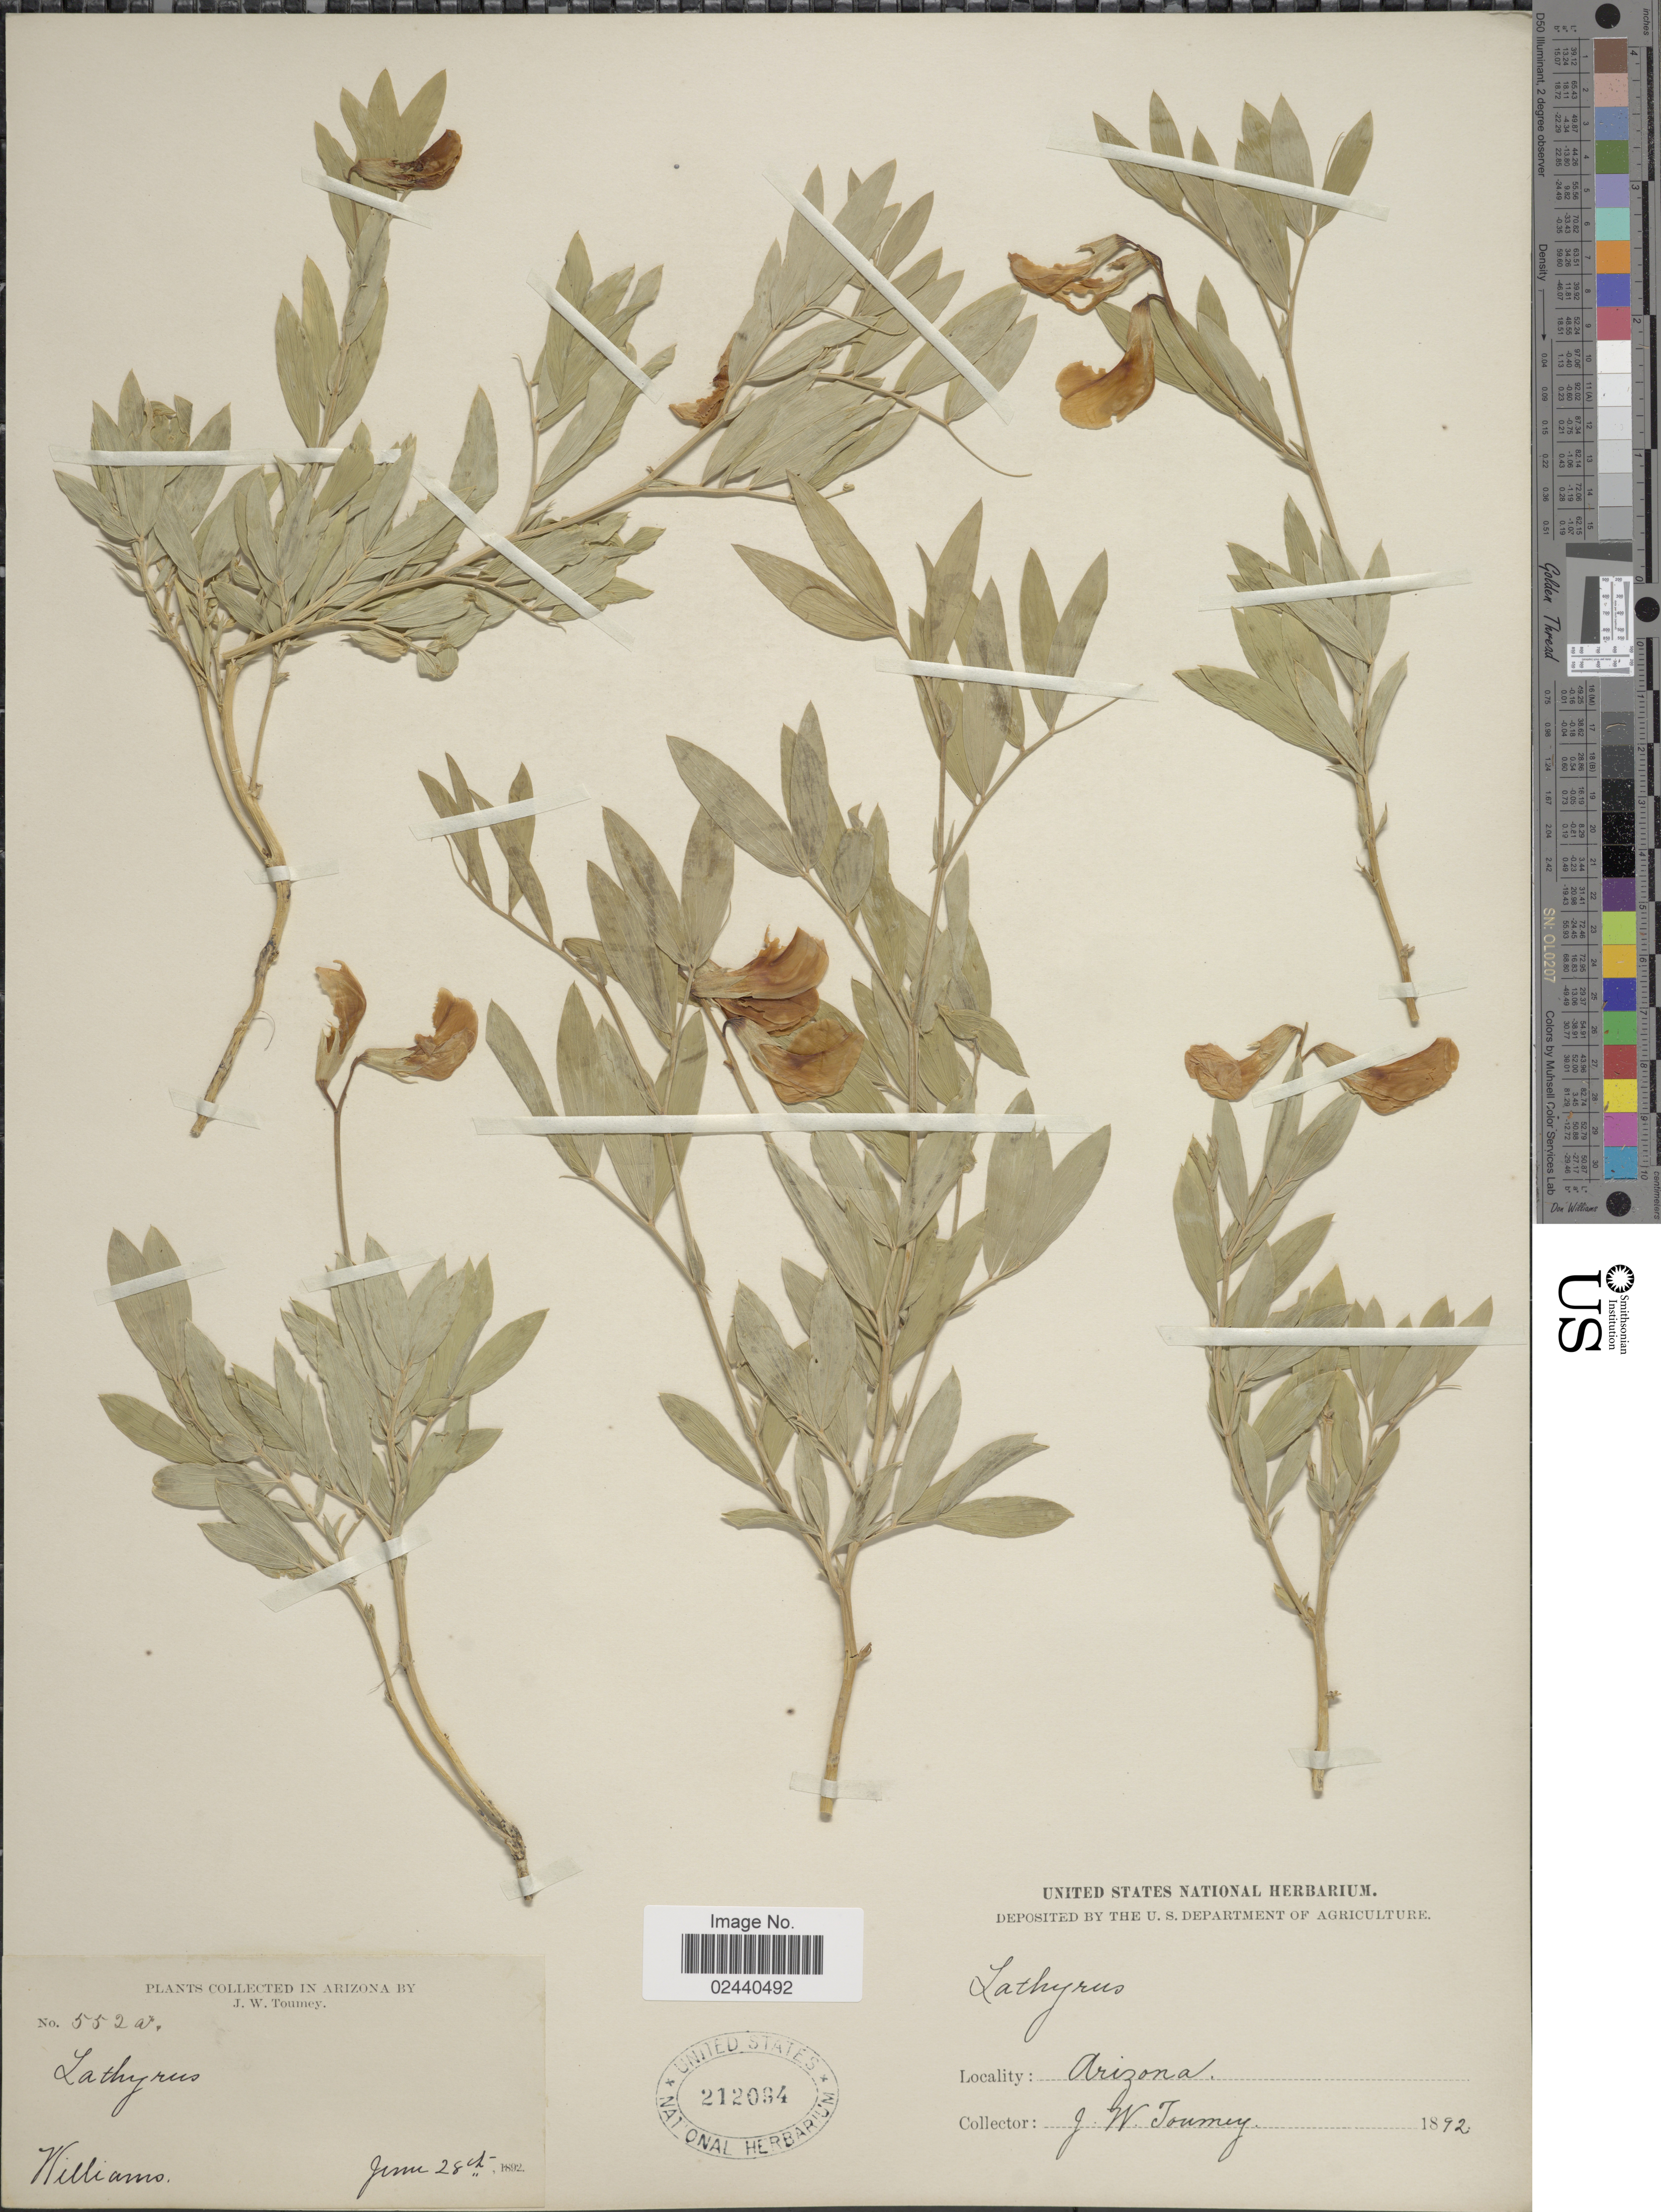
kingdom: Plantae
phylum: Tracheophyta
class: Magnoliopsida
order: Fabales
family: Fabaceae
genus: Lathyrus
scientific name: Lathyrus eucosmus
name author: Butters & H. St. John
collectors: J. W. Toumey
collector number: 552a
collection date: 1892-06-28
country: United States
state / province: Arizona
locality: Williams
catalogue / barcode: US 212094